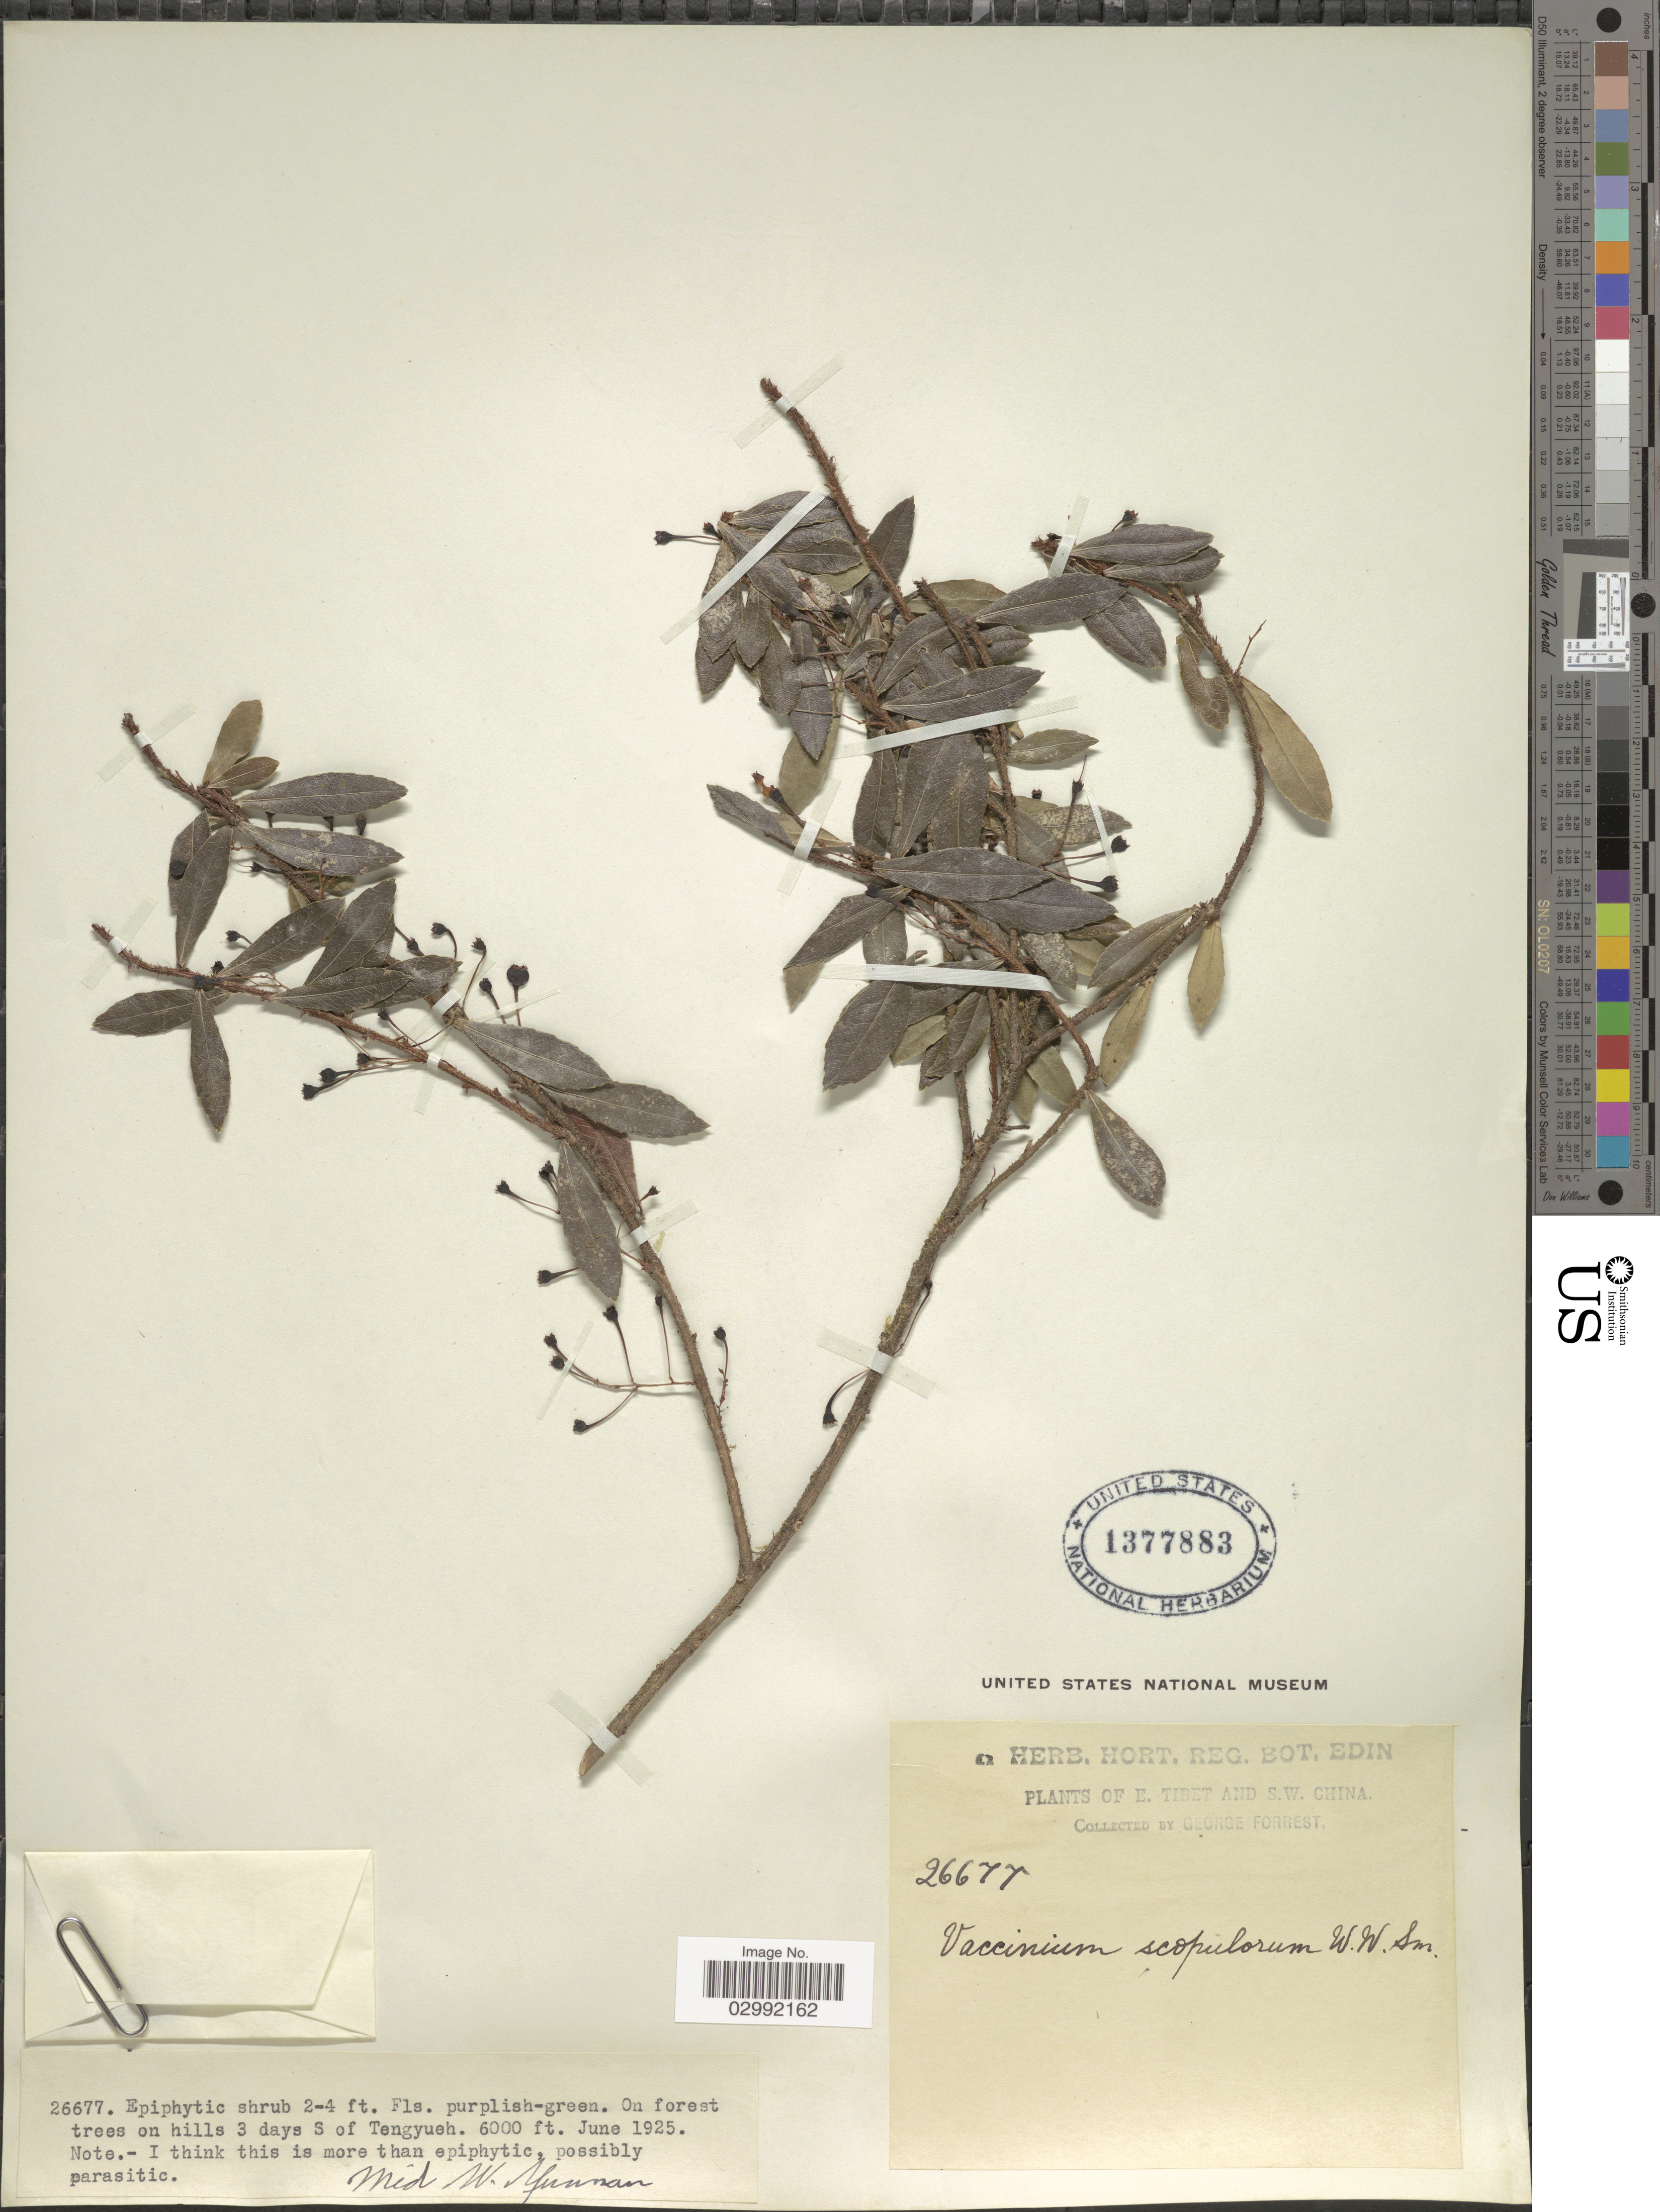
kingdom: Plantae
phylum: Tracheophyta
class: Magnoliopsida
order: Ericales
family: Ericaceae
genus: Vaccinium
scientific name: Vaccinium scopulorum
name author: W.W. Sm.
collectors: G. Forrest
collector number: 26677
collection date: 1925-06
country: China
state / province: Yunnan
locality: Mid W. Yunnan, On forest trees on hills 3 days S of Tengyeuh. Mid W. Yunnan.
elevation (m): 1829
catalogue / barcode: US 1377883